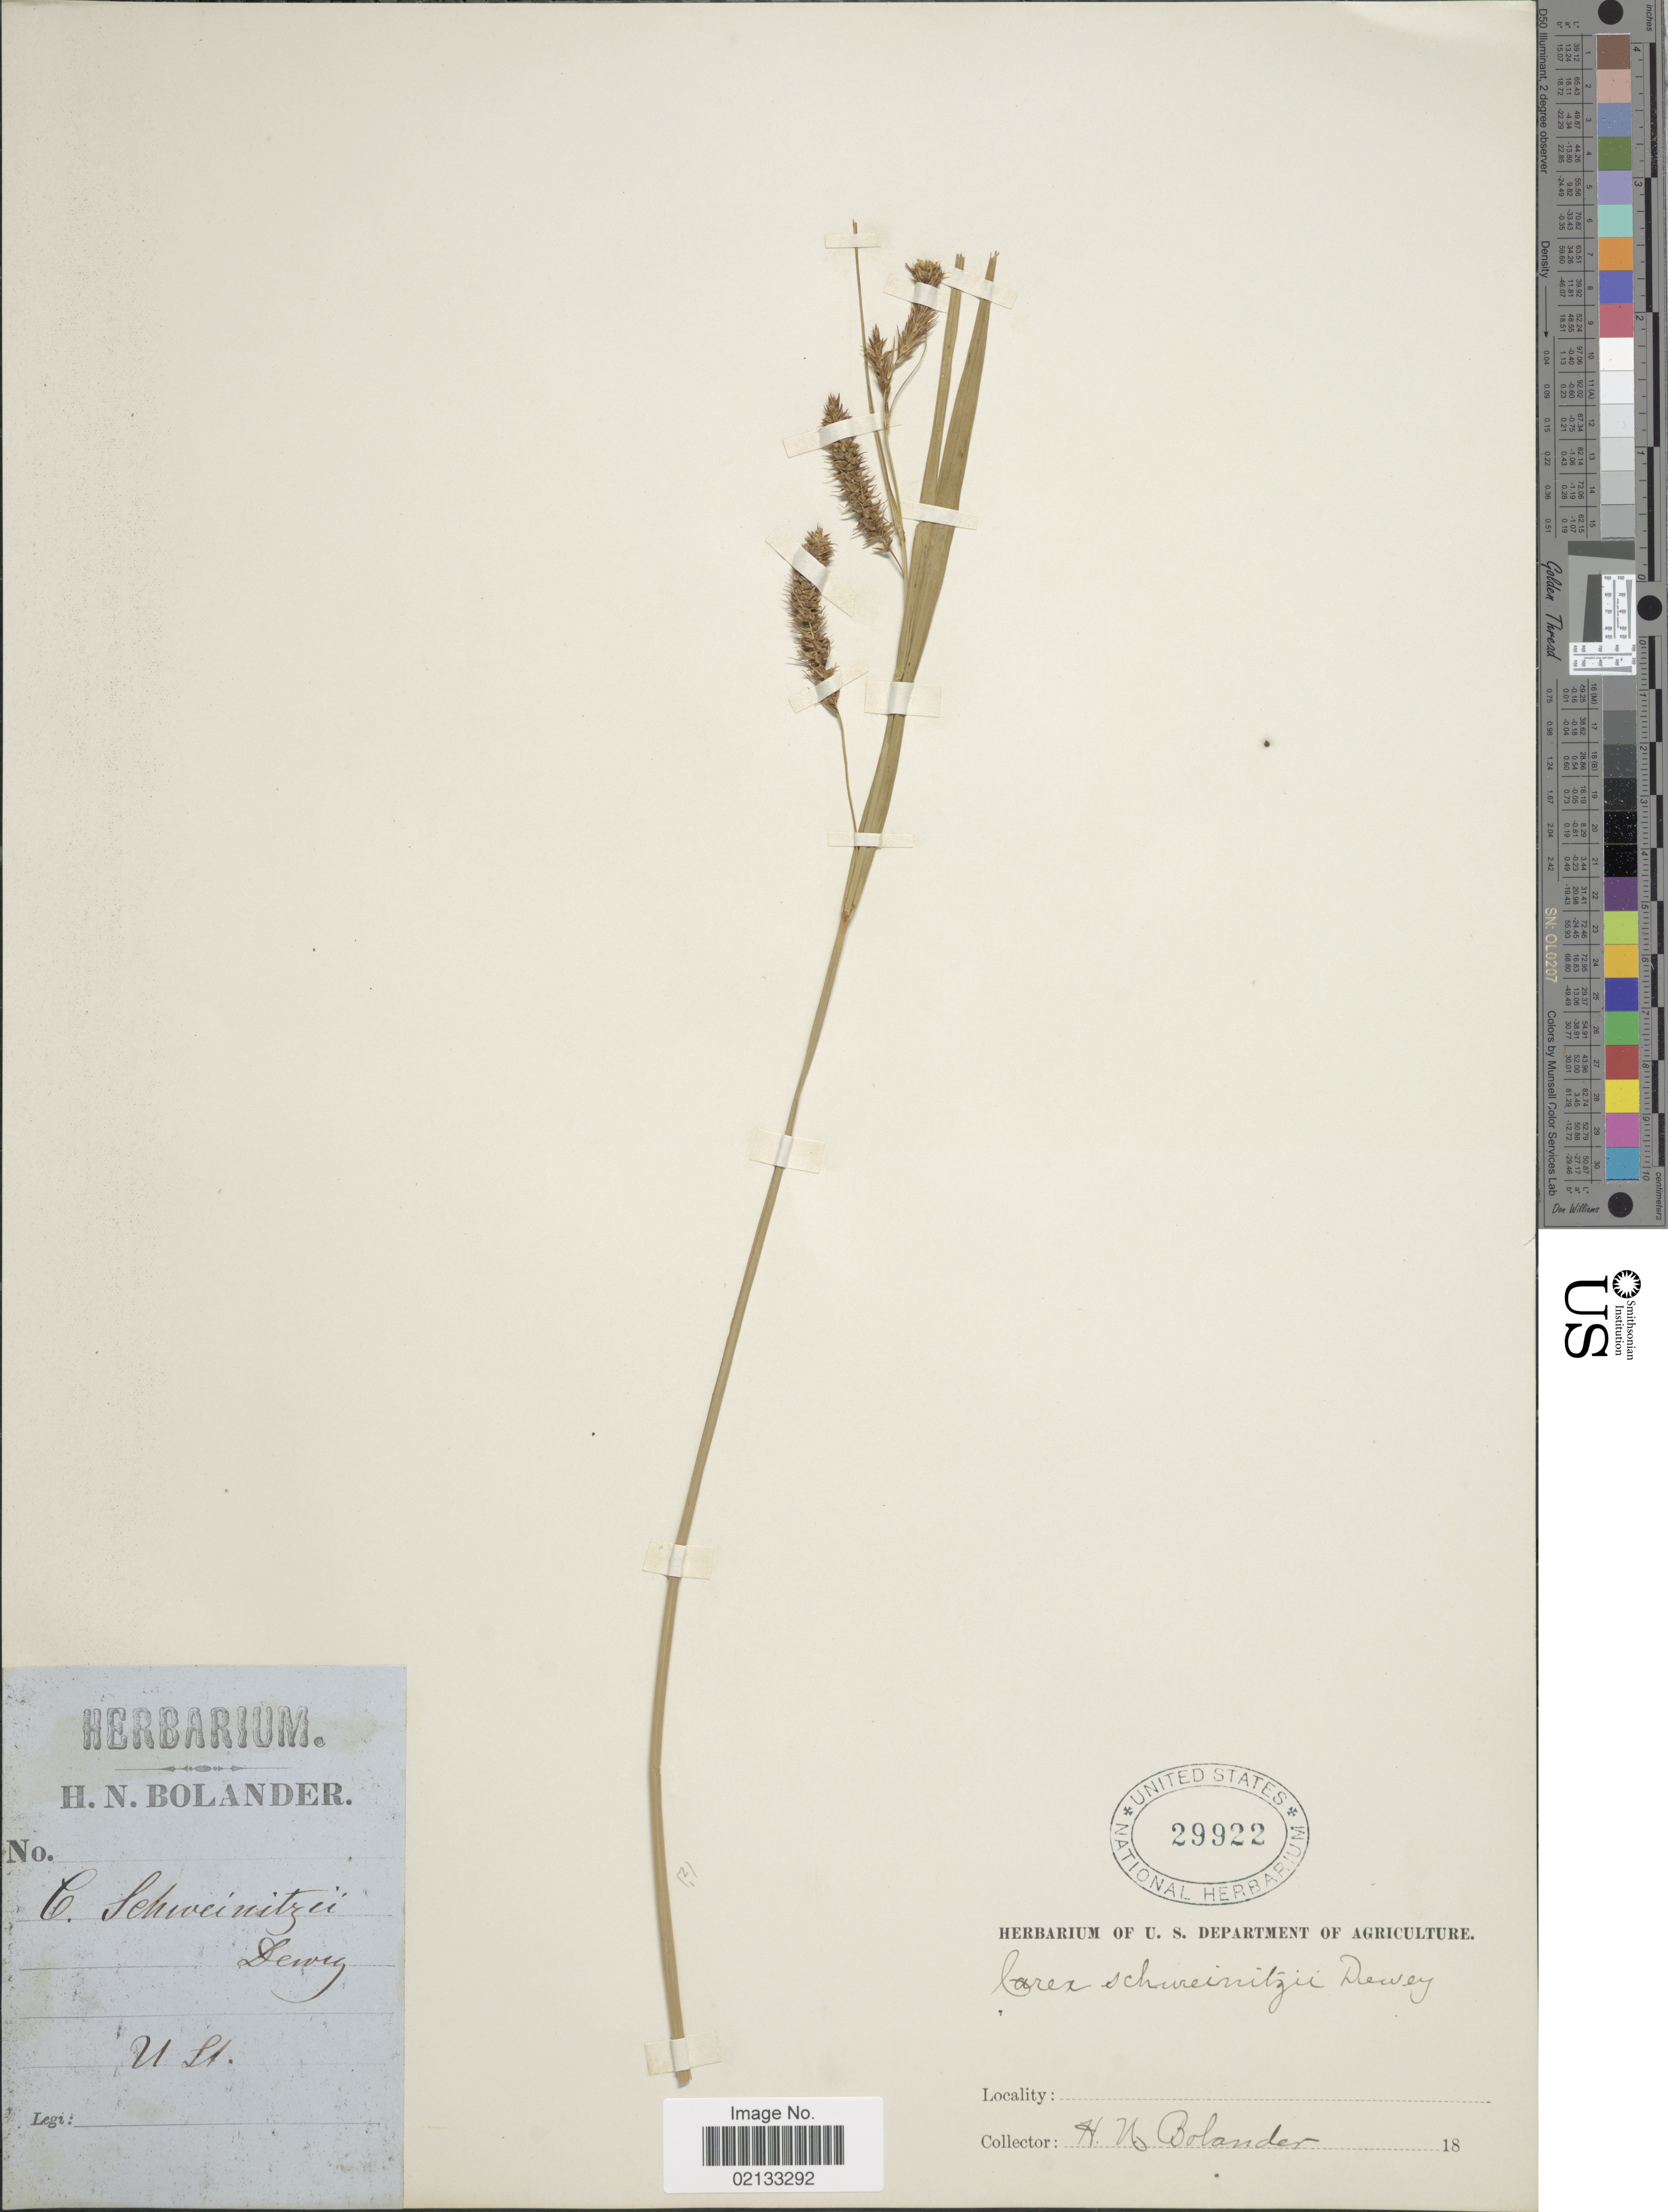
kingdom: Plantae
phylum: Tracheophyta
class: Liliopsida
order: Poales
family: Cyperaceae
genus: Carex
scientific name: Carex schweinitzii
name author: Dewey ex Schwein.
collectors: H. Bolander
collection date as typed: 18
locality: U. Lt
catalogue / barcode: US 29922